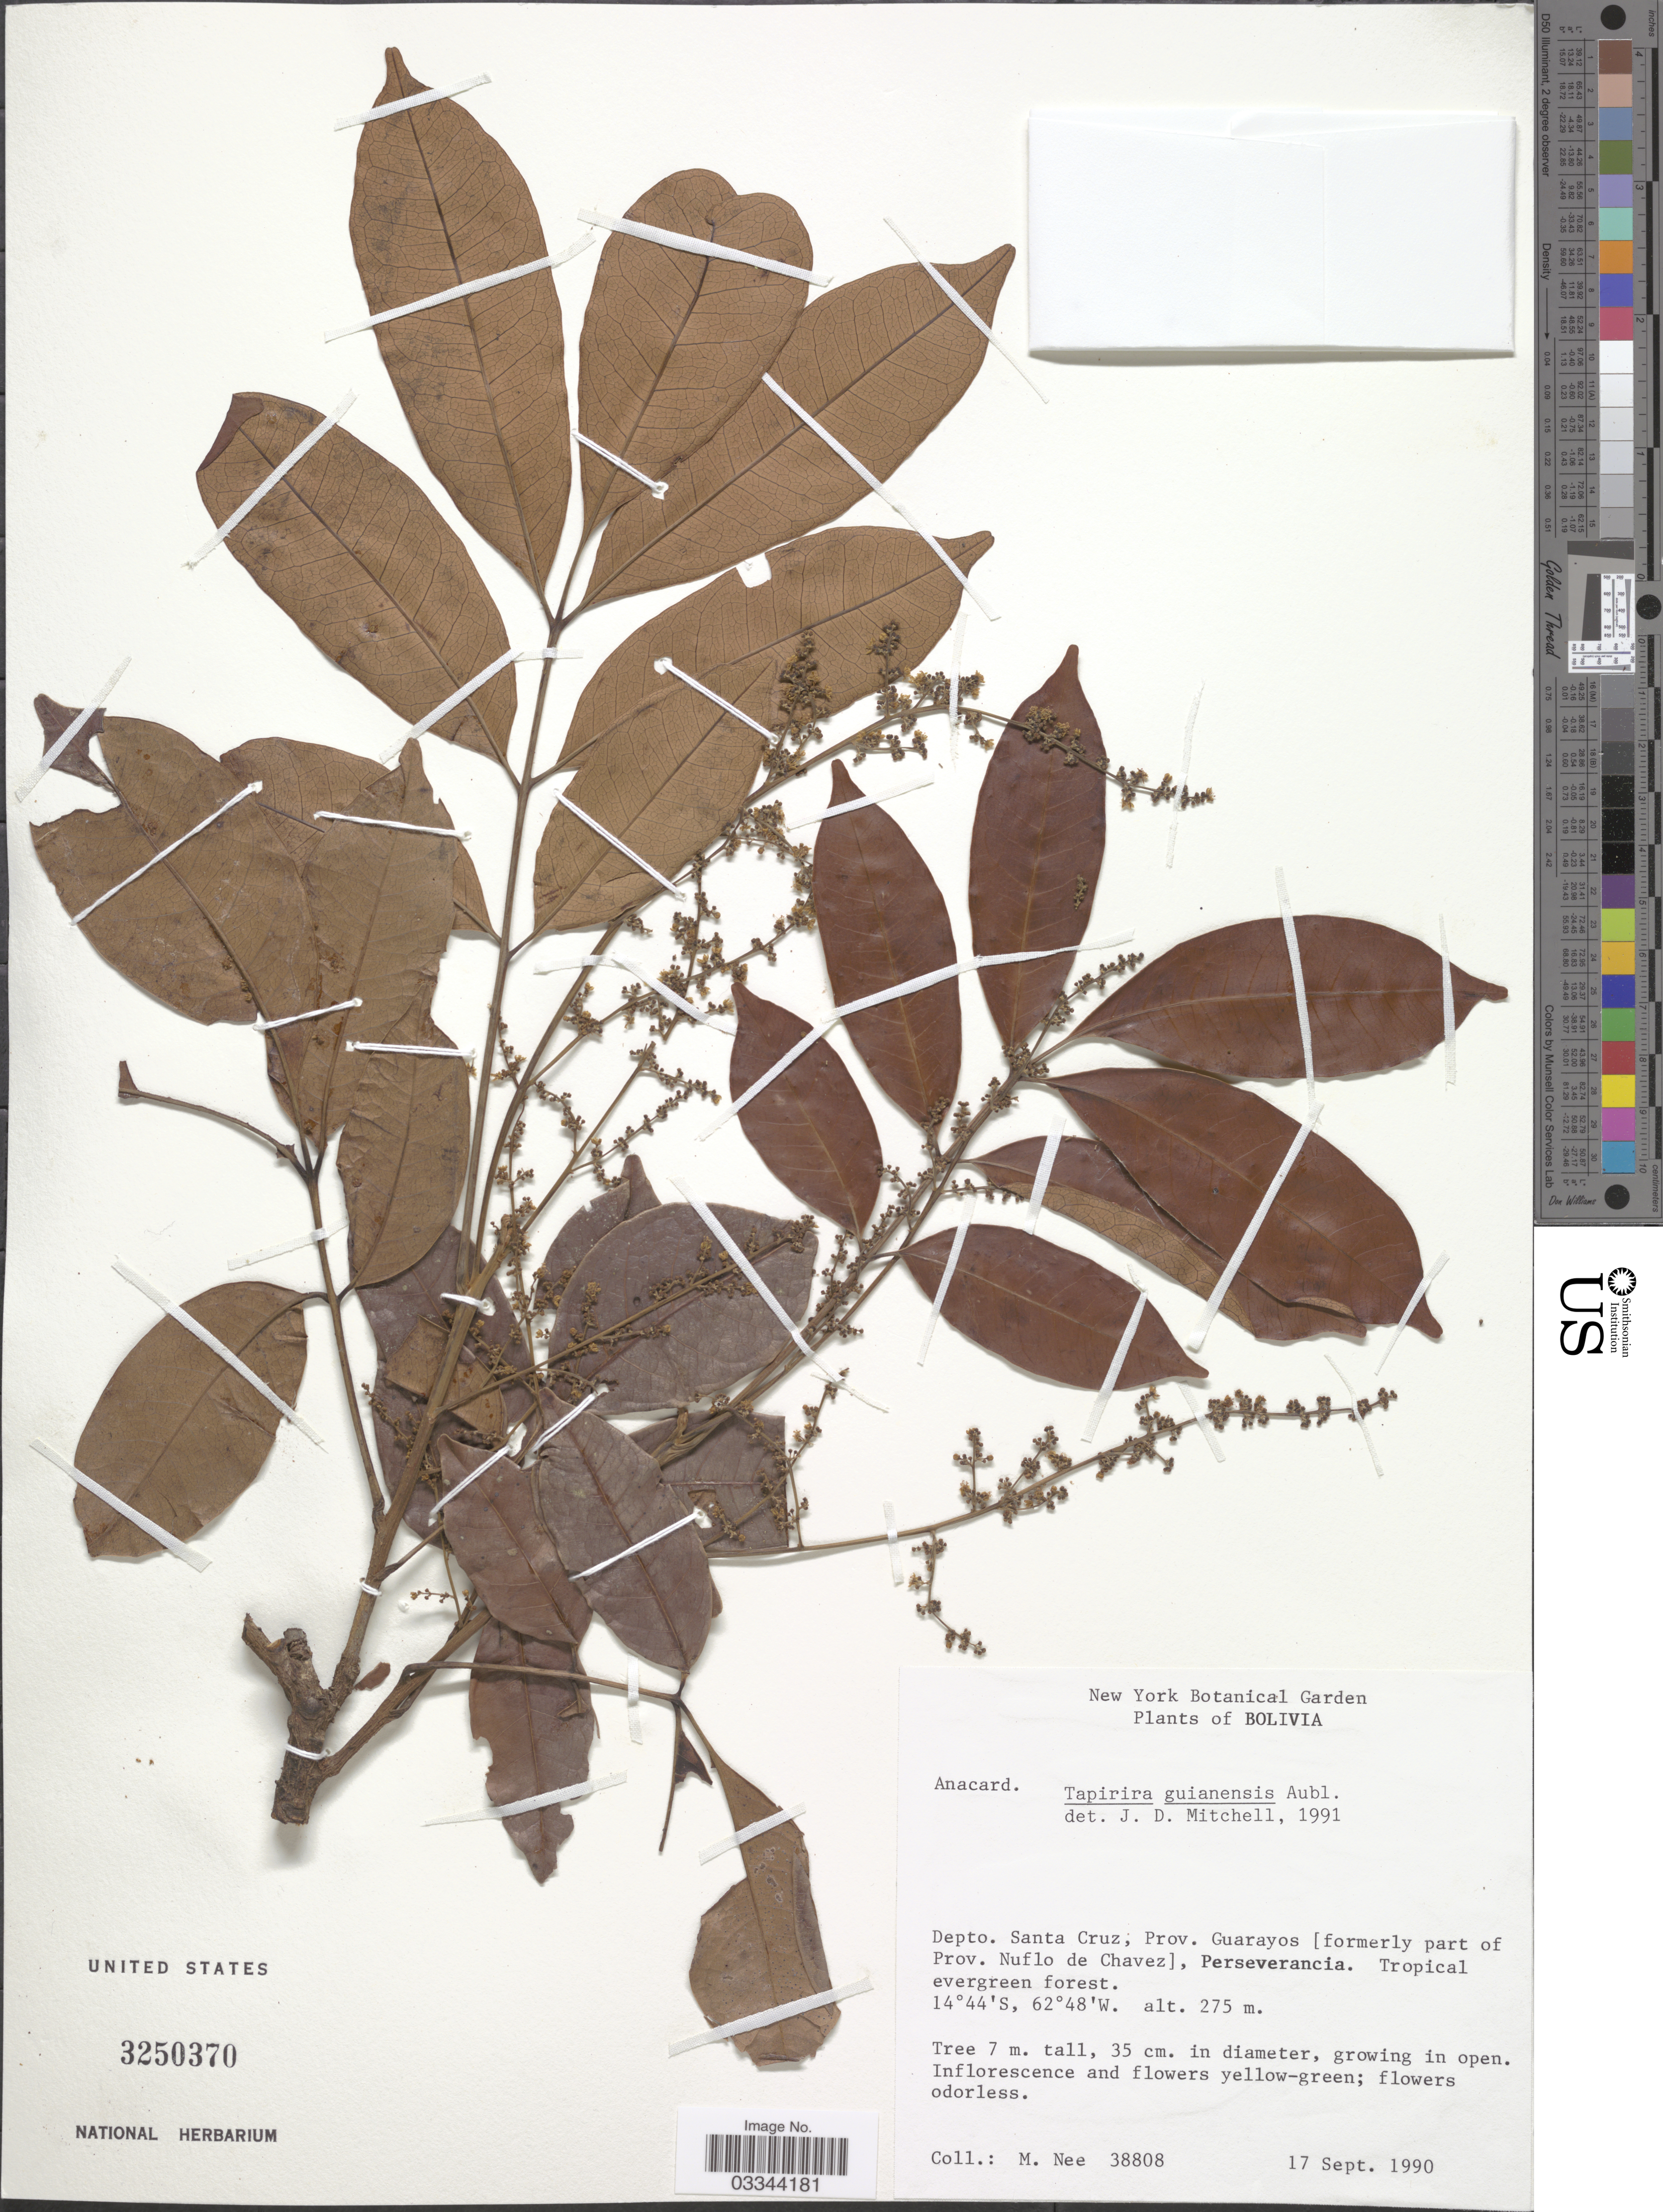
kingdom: Plantae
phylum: Tracheophyta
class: Magnoliopsida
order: Sapindales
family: Anacardiaceae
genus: Tapirira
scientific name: Tapirira guianensis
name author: Aubl.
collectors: M. Nee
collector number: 38808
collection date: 1990-09-17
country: Bolivia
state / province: Santa Cruz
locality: Depto. Santa Cruz, Prov. Guarayos (formerly part of Prov. Nuflo de Chavez), Perseverancia. Tropical evergreen forest.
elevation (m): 275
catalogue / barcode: US 3250370